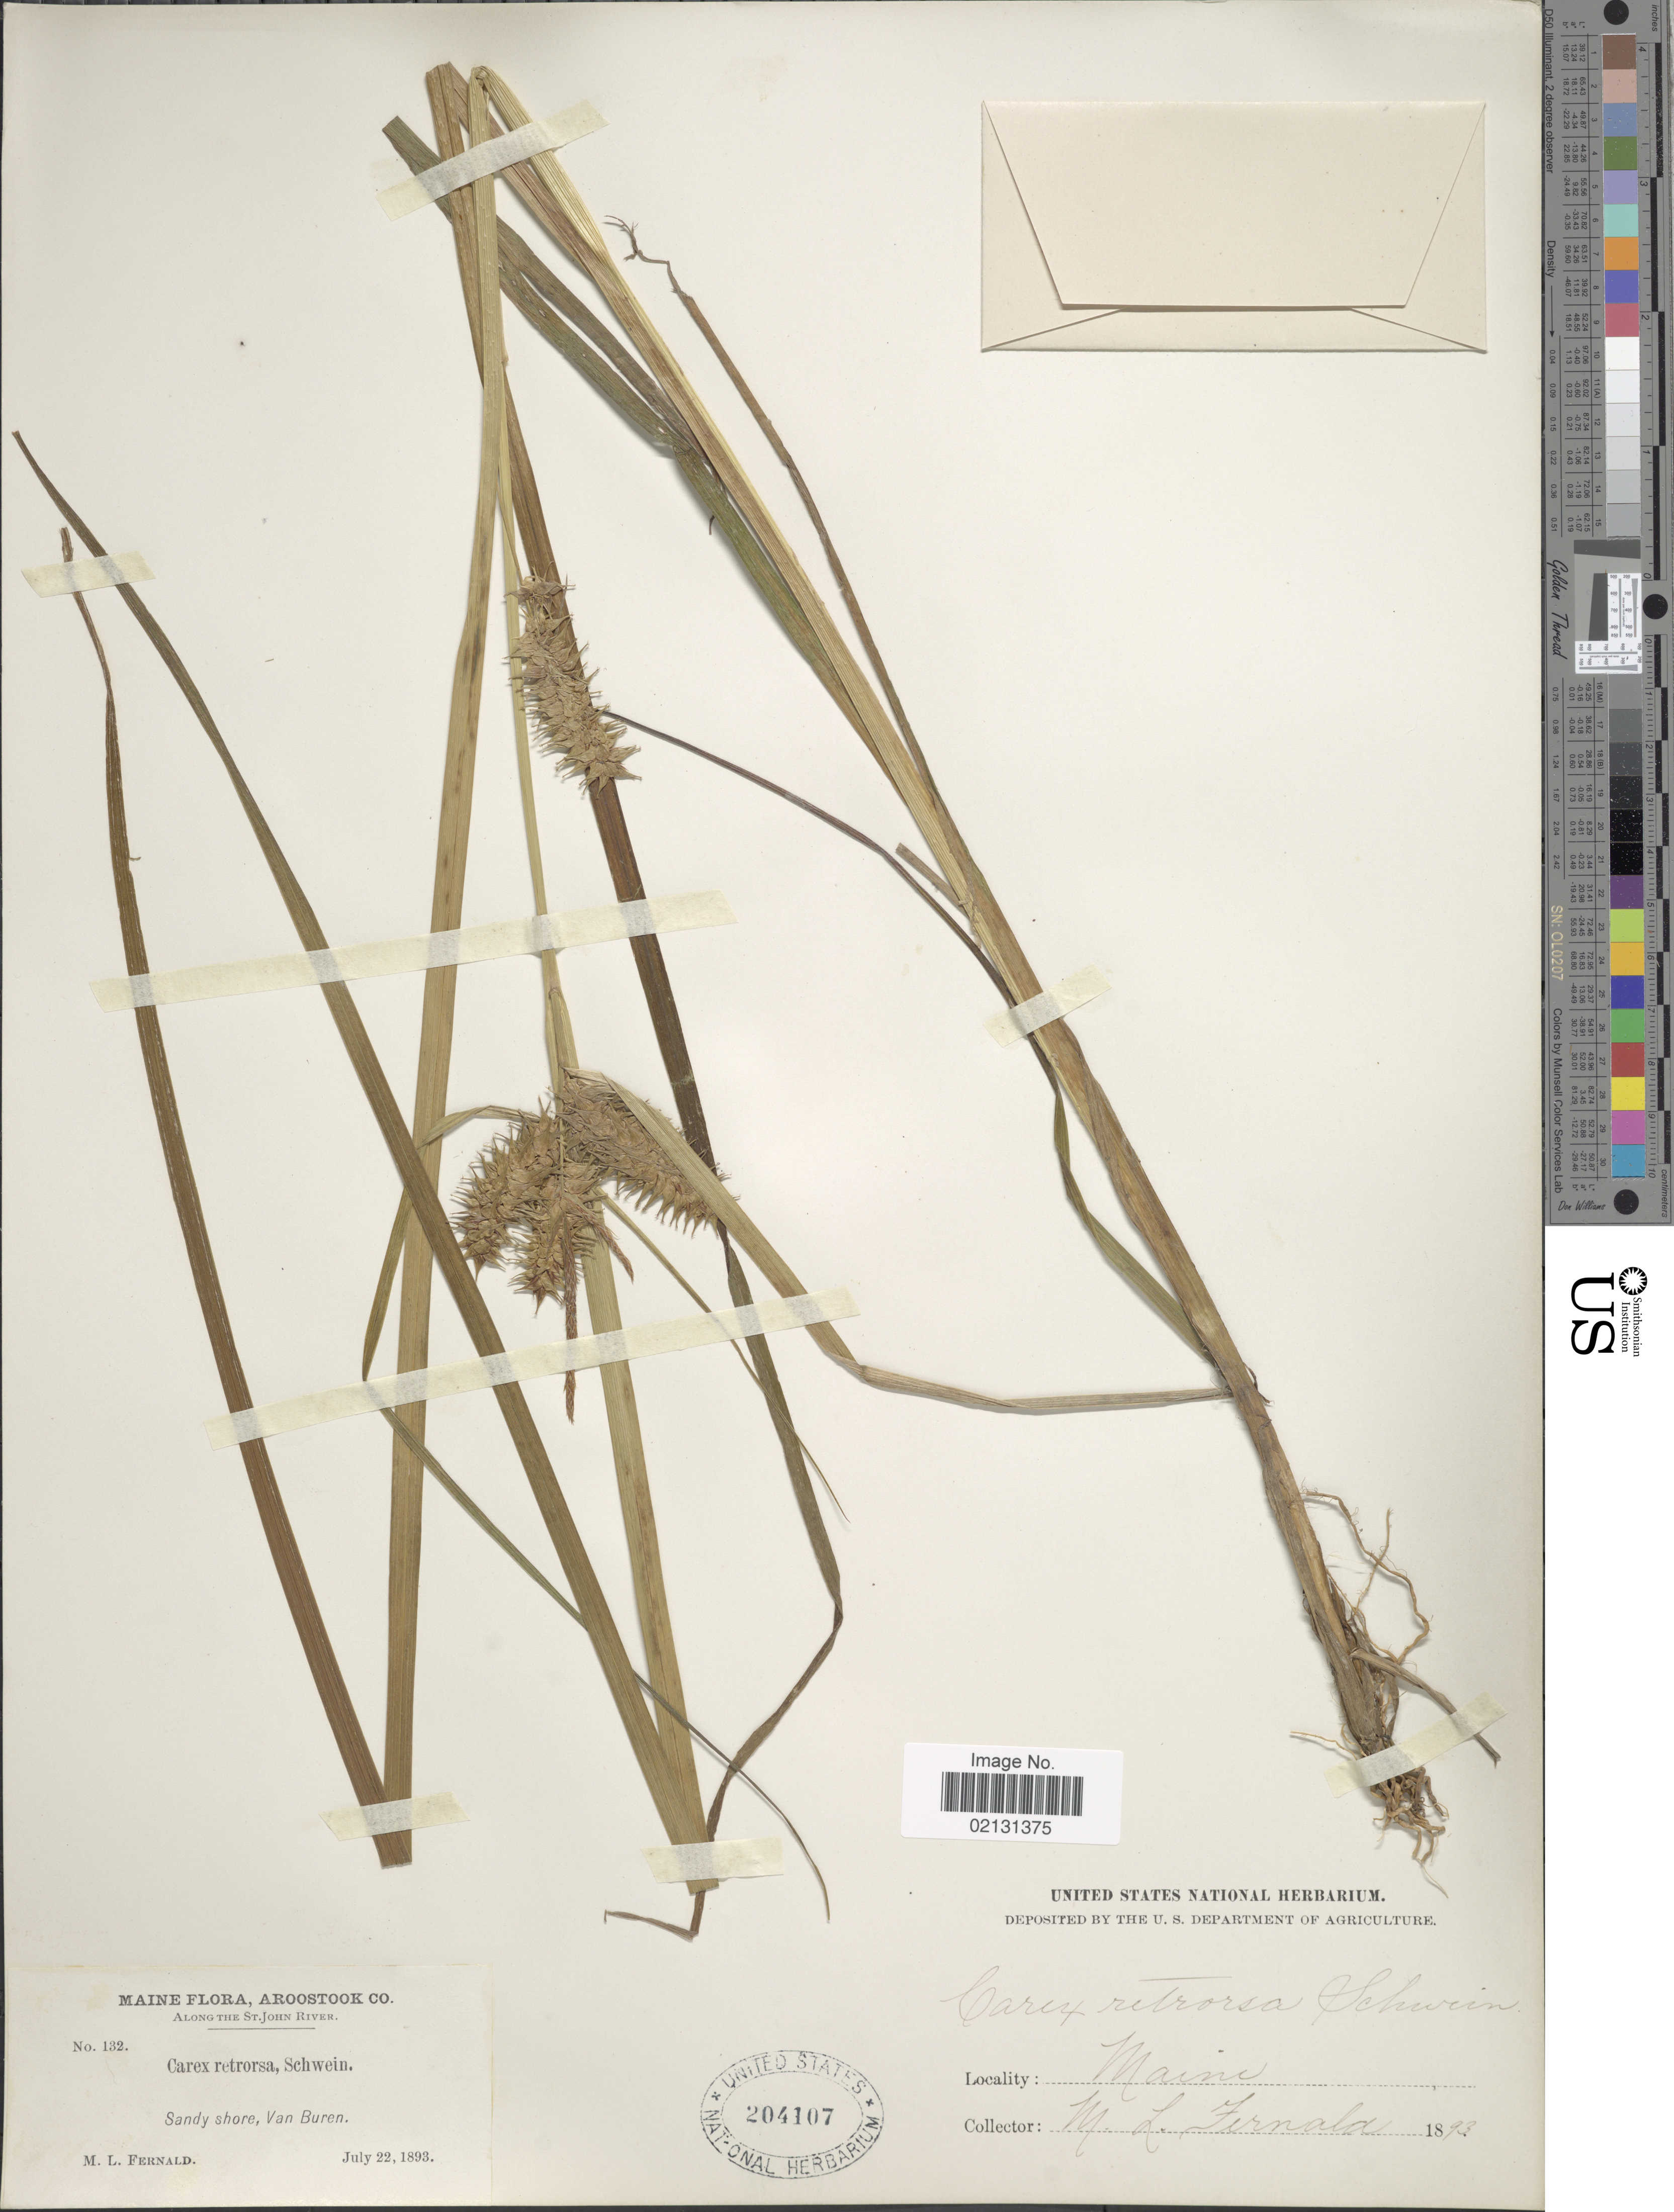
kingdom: Plantae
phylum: Tracheophyta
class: Liliopsida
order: Poales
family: Cyperaceae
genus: Carex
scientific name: Carex retrorsa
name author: Schwein.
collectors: M. L. Fernald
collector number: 132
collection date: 1893-07-22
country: United States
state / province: Maine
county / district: Aroostook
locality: Aroostook Co, Along The St. John River, Sandy shore, Van Buren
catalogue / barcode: US 204107